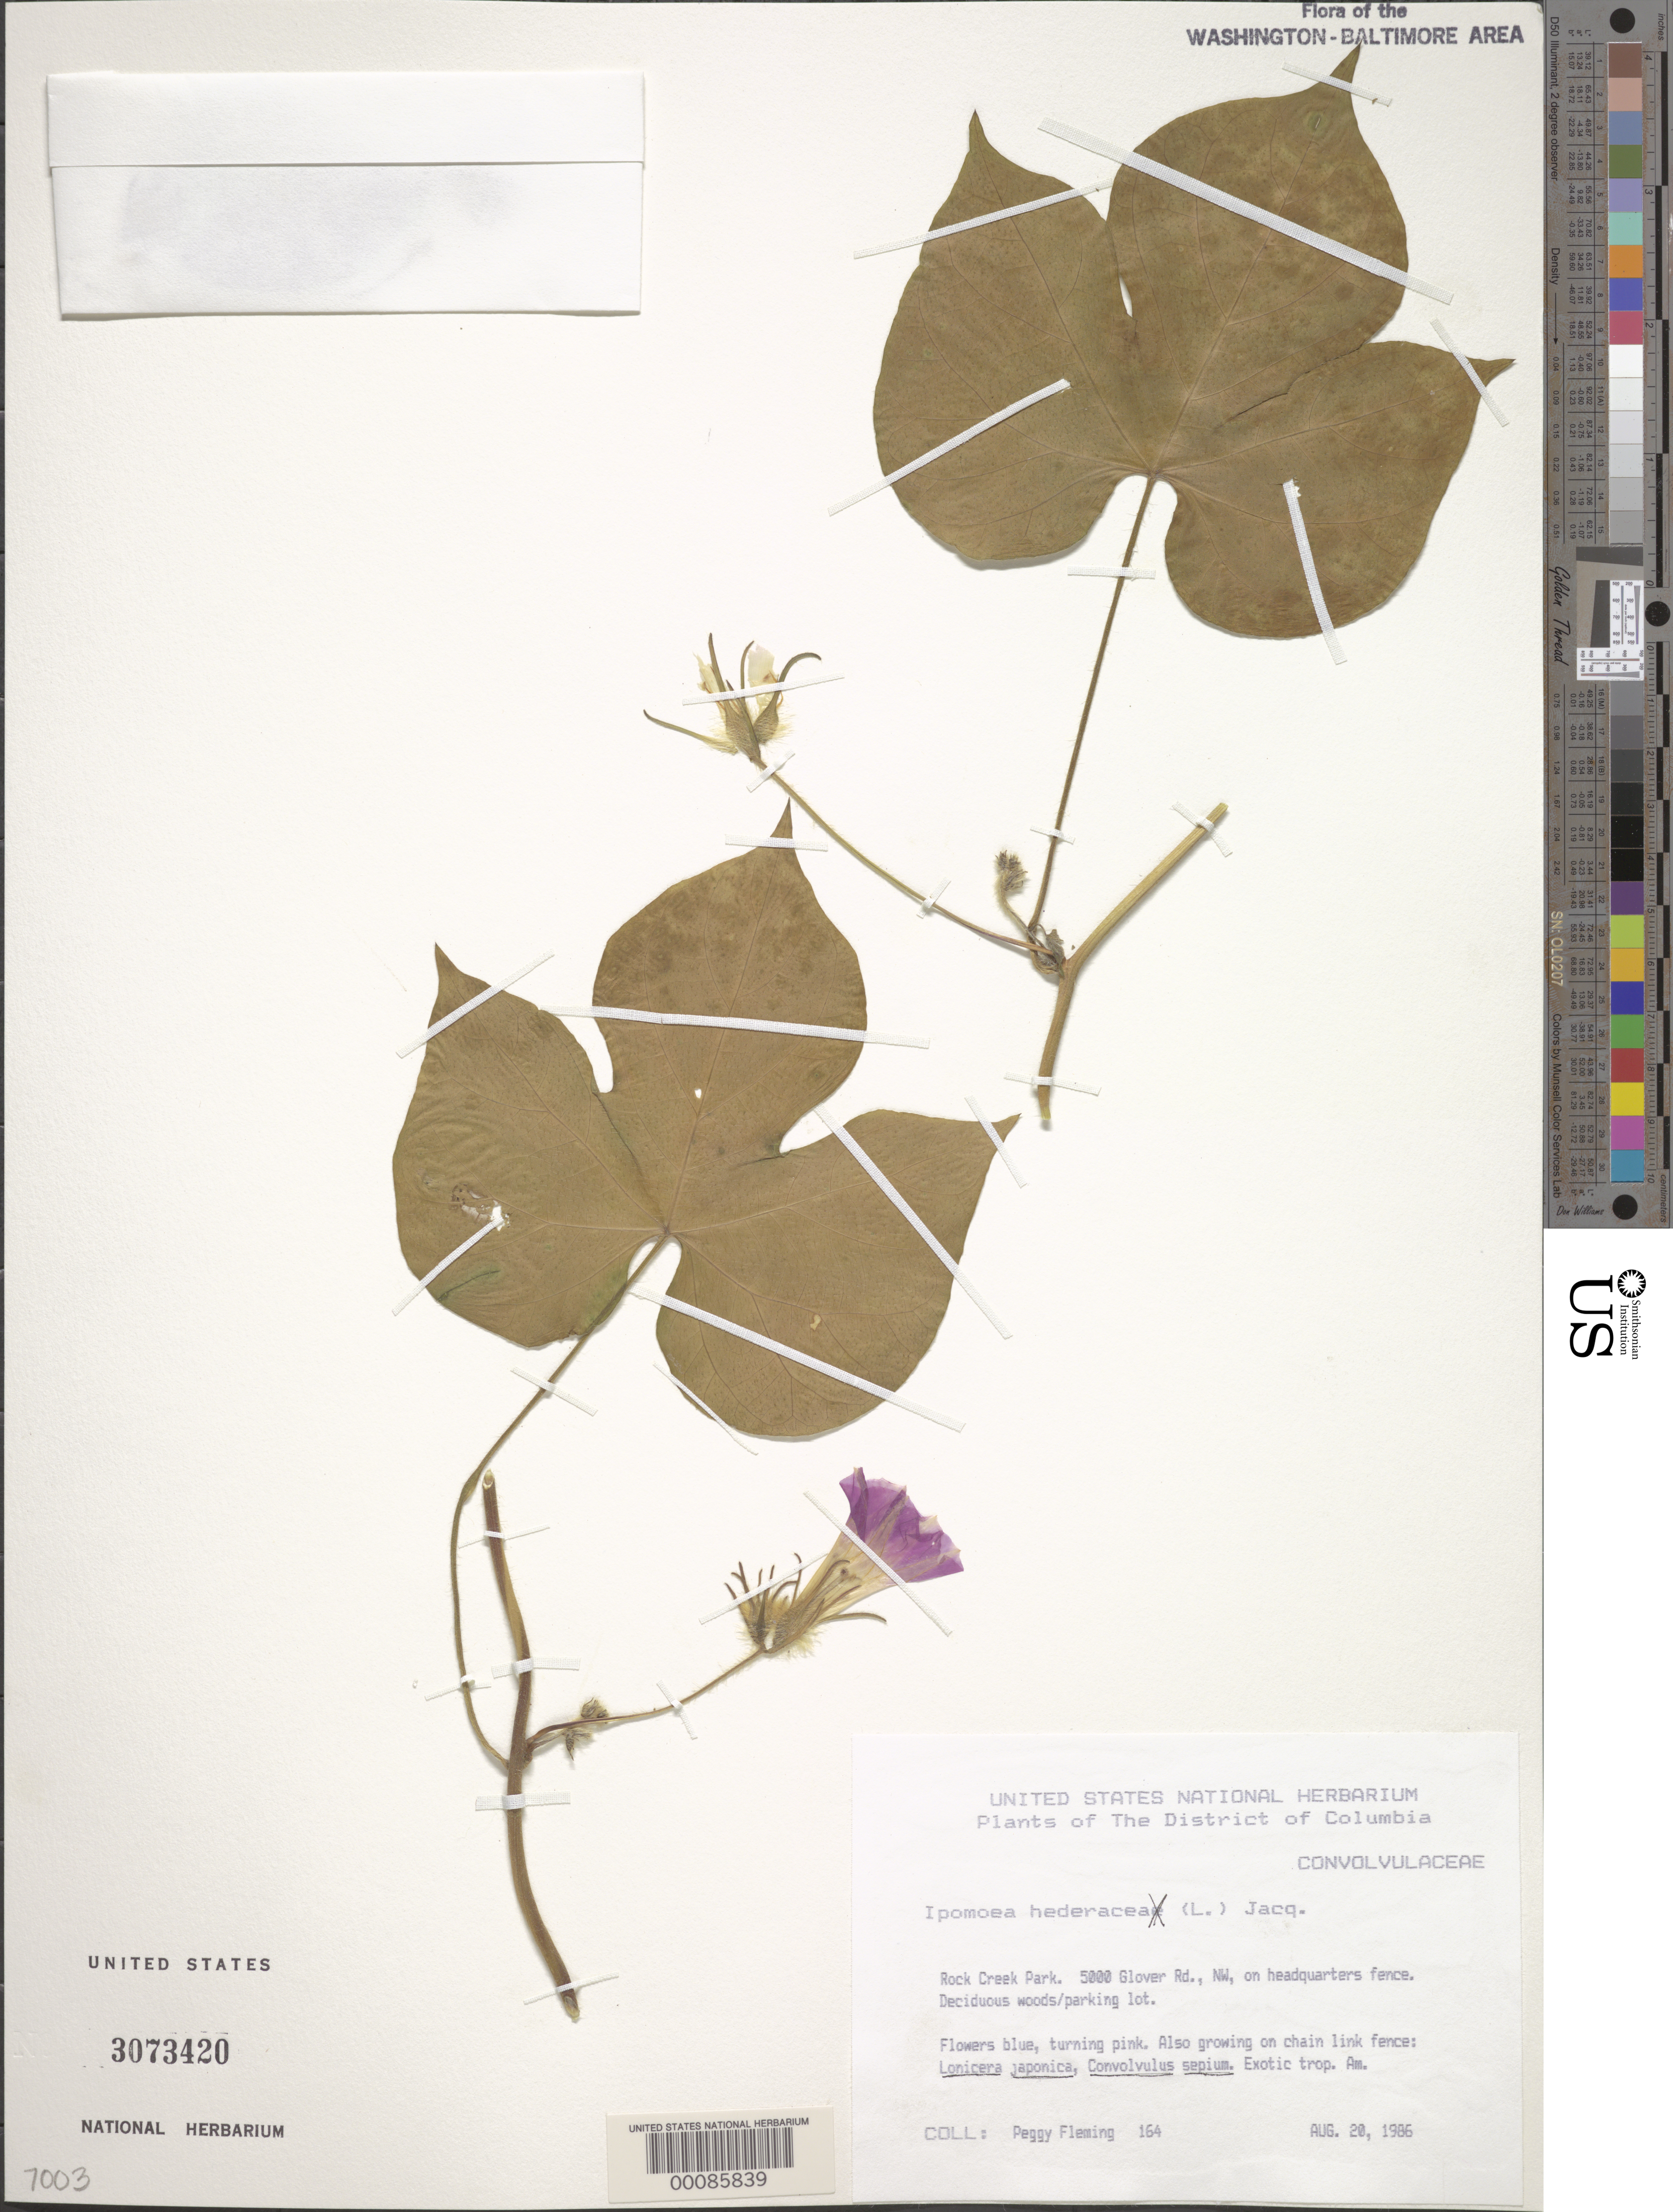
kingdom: Plantae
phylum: Tracheophyta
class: Magnoliopsida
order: Solanales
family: Convolvulaceae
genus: Ipomoea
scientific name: Ipomoea hederacea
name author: Jacq.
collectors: P. Fleming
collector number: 164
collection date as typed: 20 Aug 1986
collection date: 1986-08-20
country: United States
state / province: District of Columbia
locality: Rock Creek Park. 5000 Glover Rd., NW, on headquarters fence.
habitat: Deciduous woods/parking lot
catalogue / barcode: US 3073420